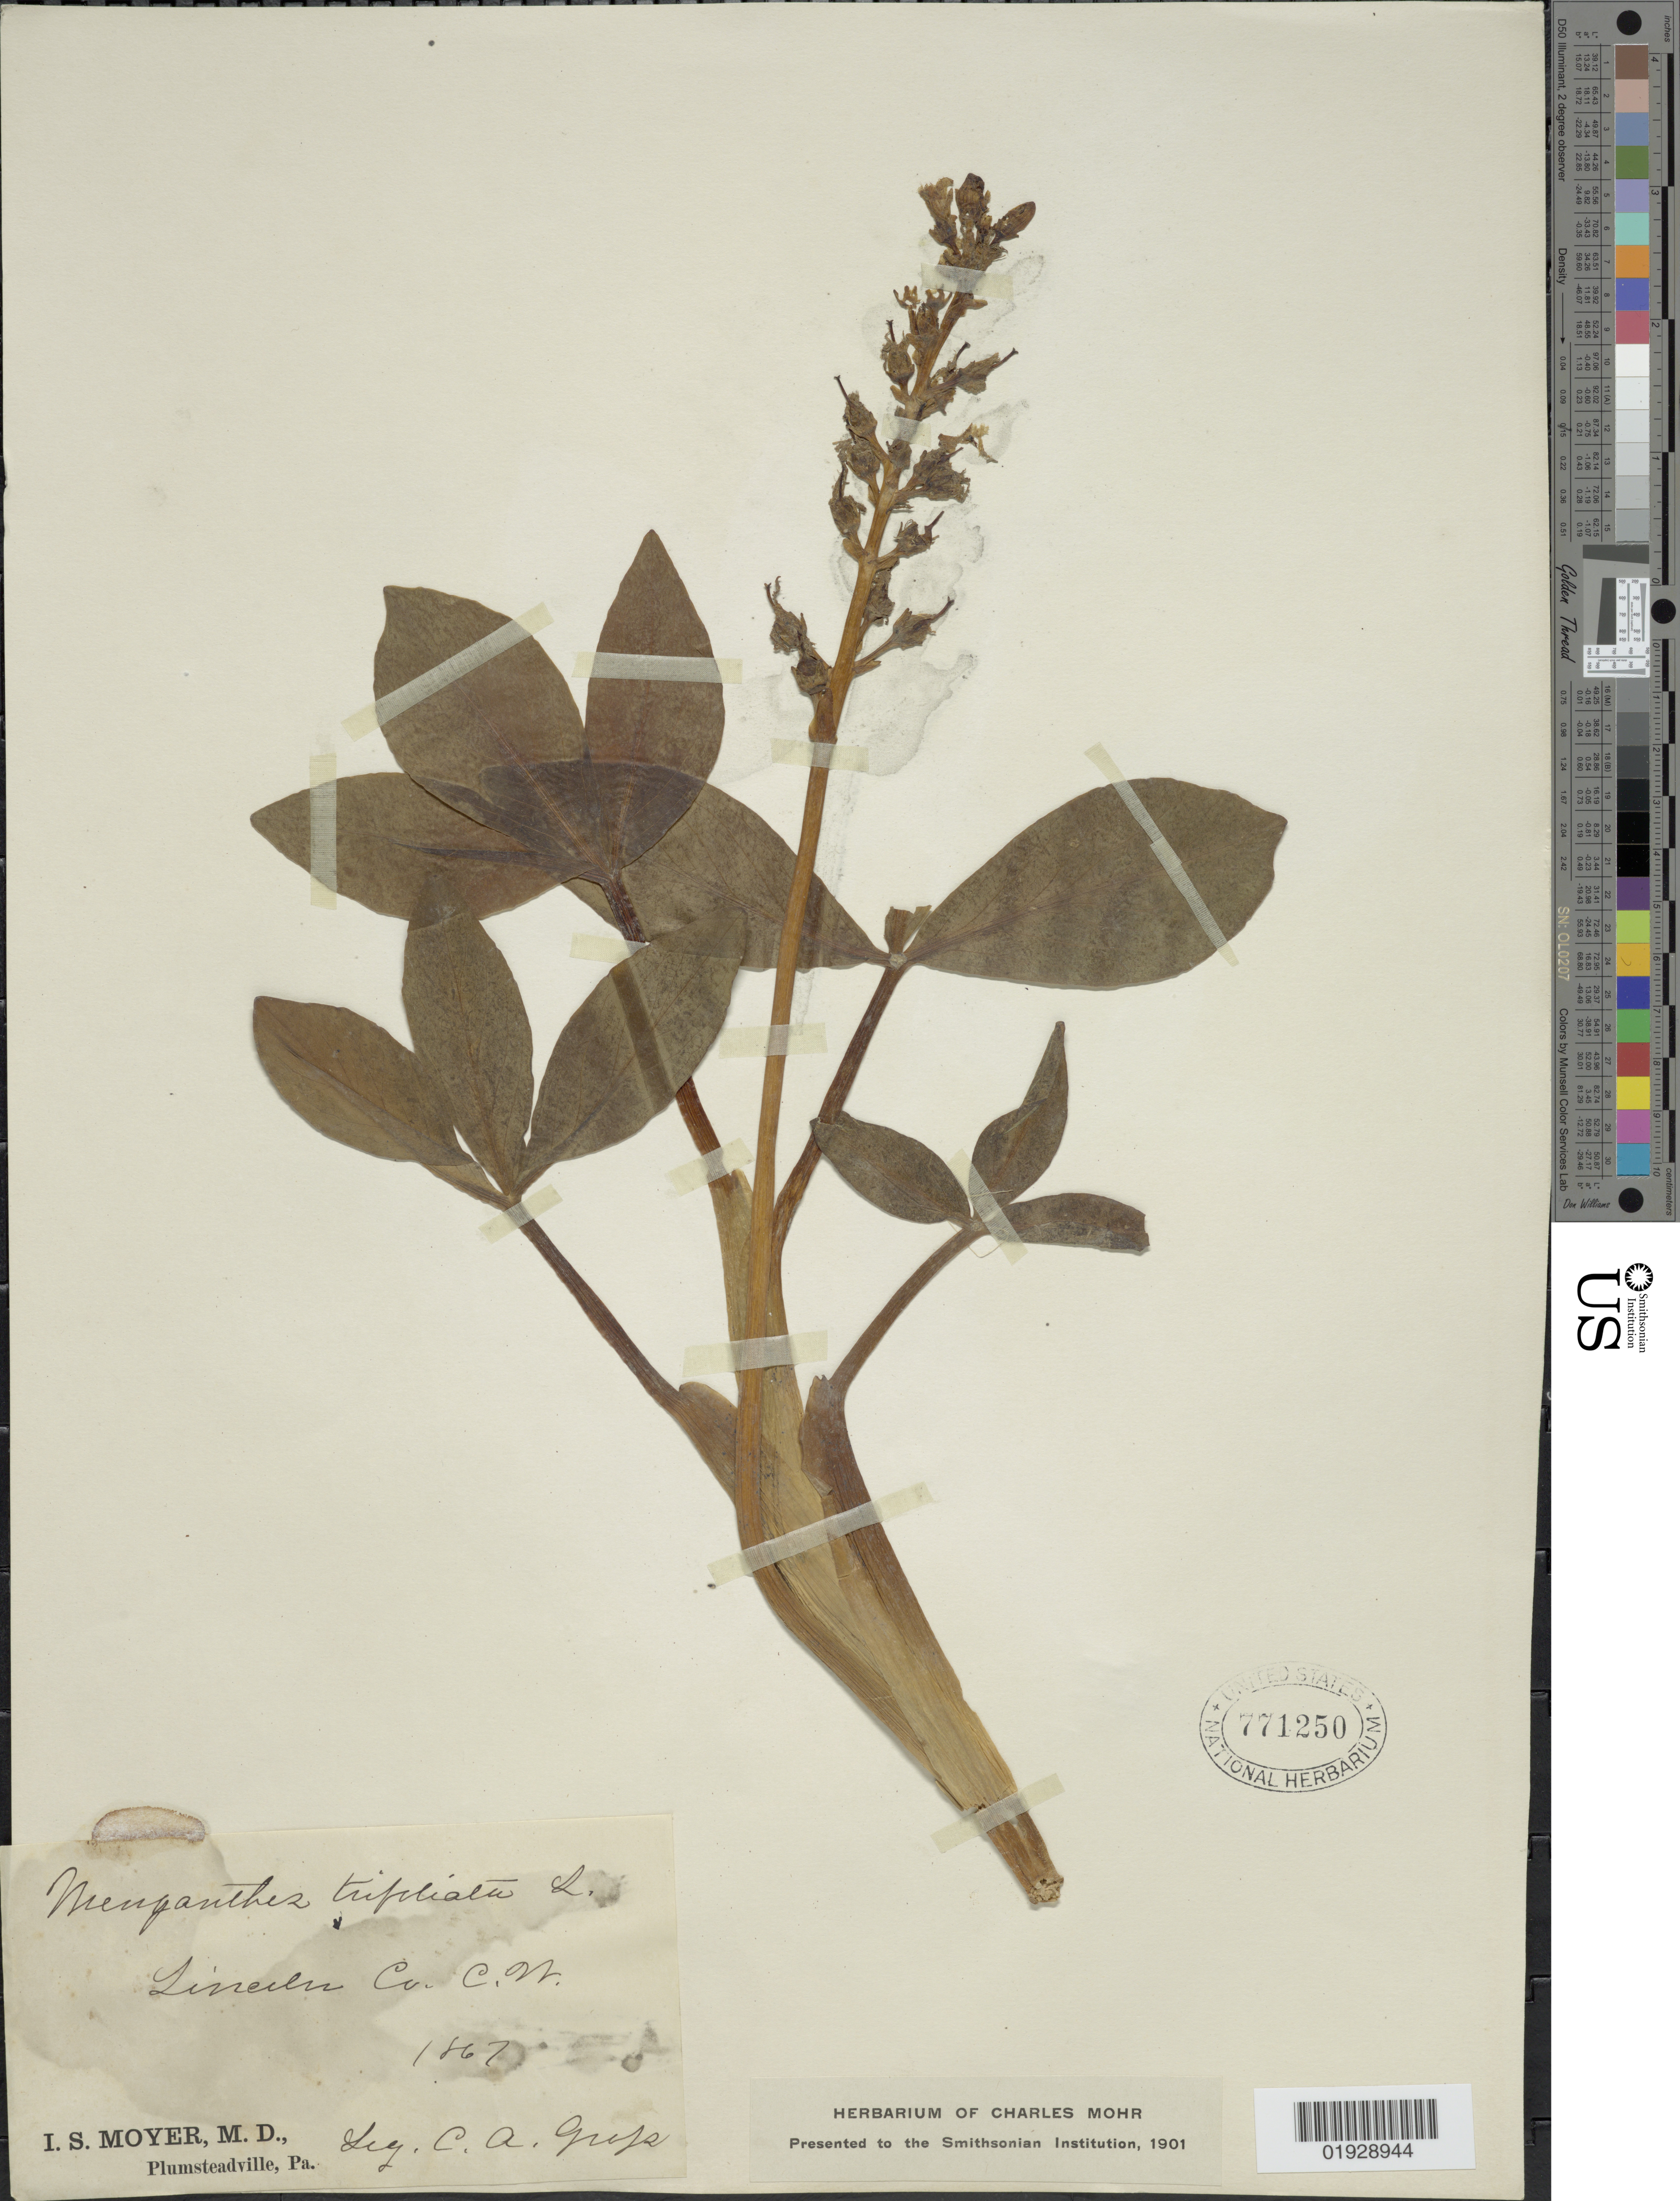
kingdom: Plantae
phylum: Tracheophyta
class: Magnoliopsida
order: Asterales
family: Menyanthaceae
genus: Menyanthes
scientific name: Menyanthes trifoliata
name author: L.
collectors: C. Grofs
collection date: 1867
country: Canada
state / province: Ontario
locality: Lincoln Co. C.W. [=Canada West/Ontario]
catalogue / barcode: US 771250